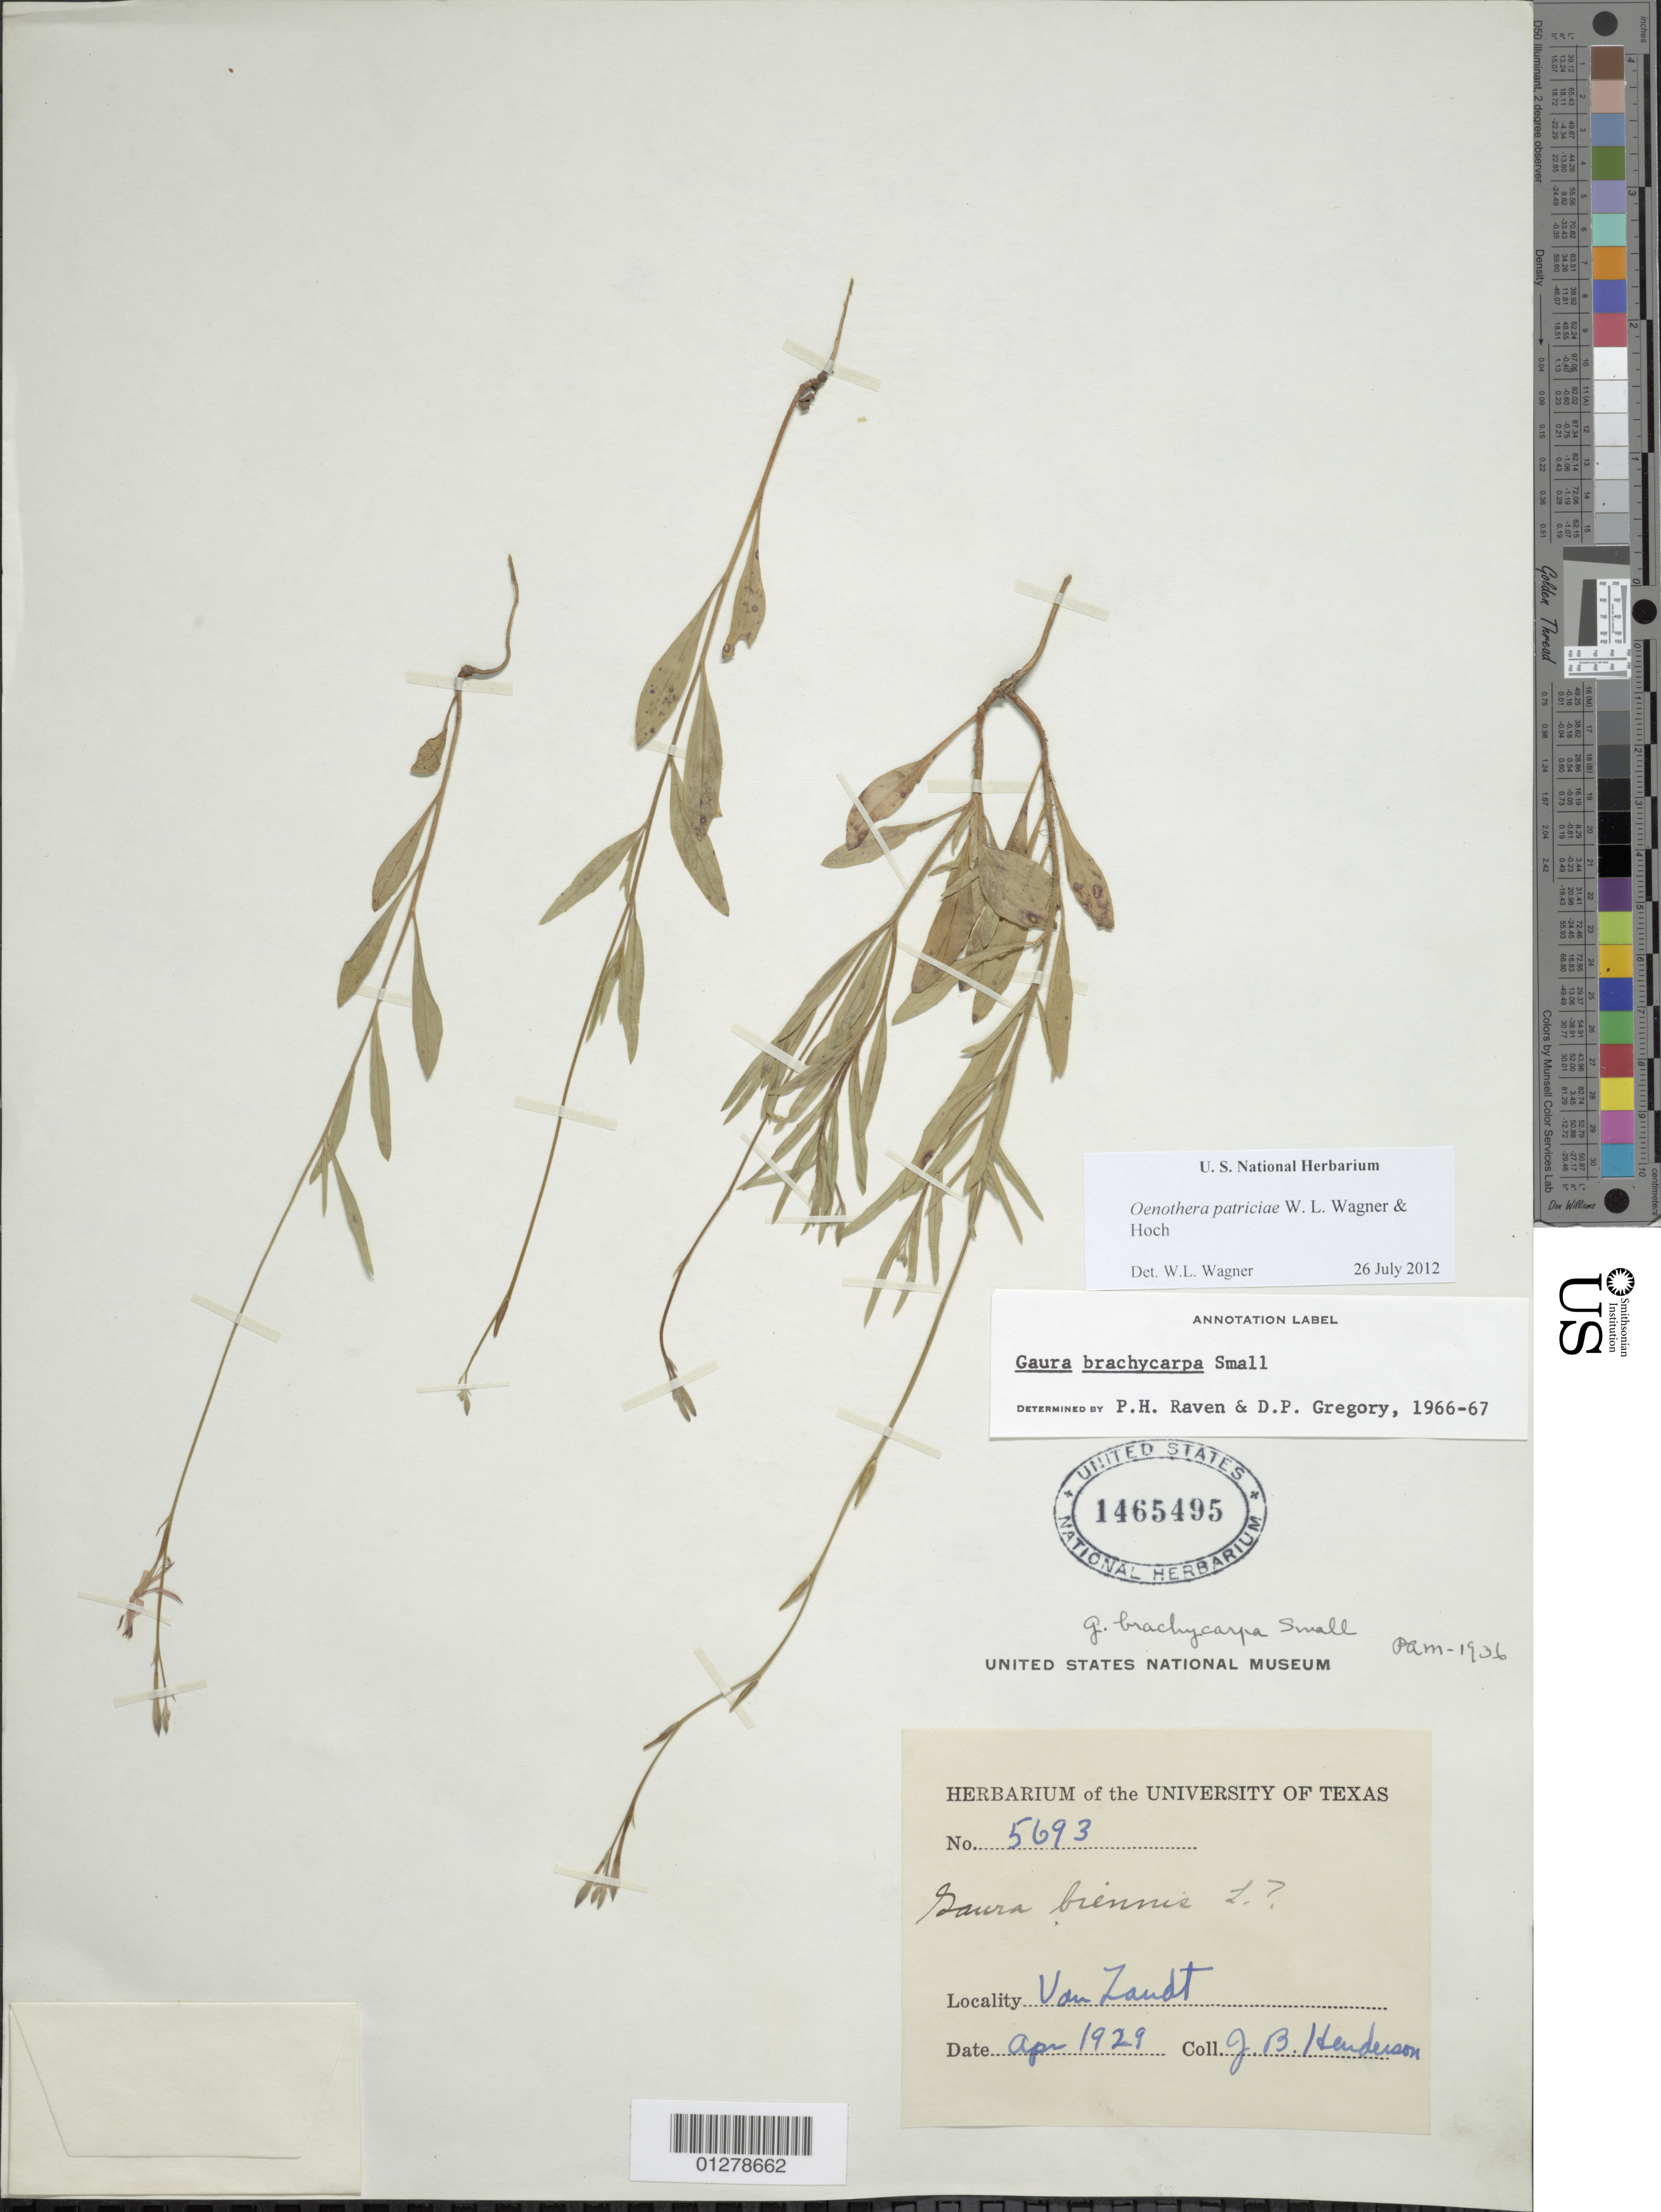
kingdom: Plantae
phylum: Tracheophyta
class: Magnoliopsida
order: Myrtales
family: Onagraceae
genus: Oenothera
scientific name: Oenothera patriciae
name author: W.L. Wagner & Hoch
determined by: Wagner, W. L., (BOT), Smithsonian Institution - National Museum of Natural History (UNITED STATES)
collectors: J. Henderson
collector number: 5693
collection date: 1929-04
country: United States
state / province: Texas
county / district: Van Zaudt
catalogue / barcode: US 1465495